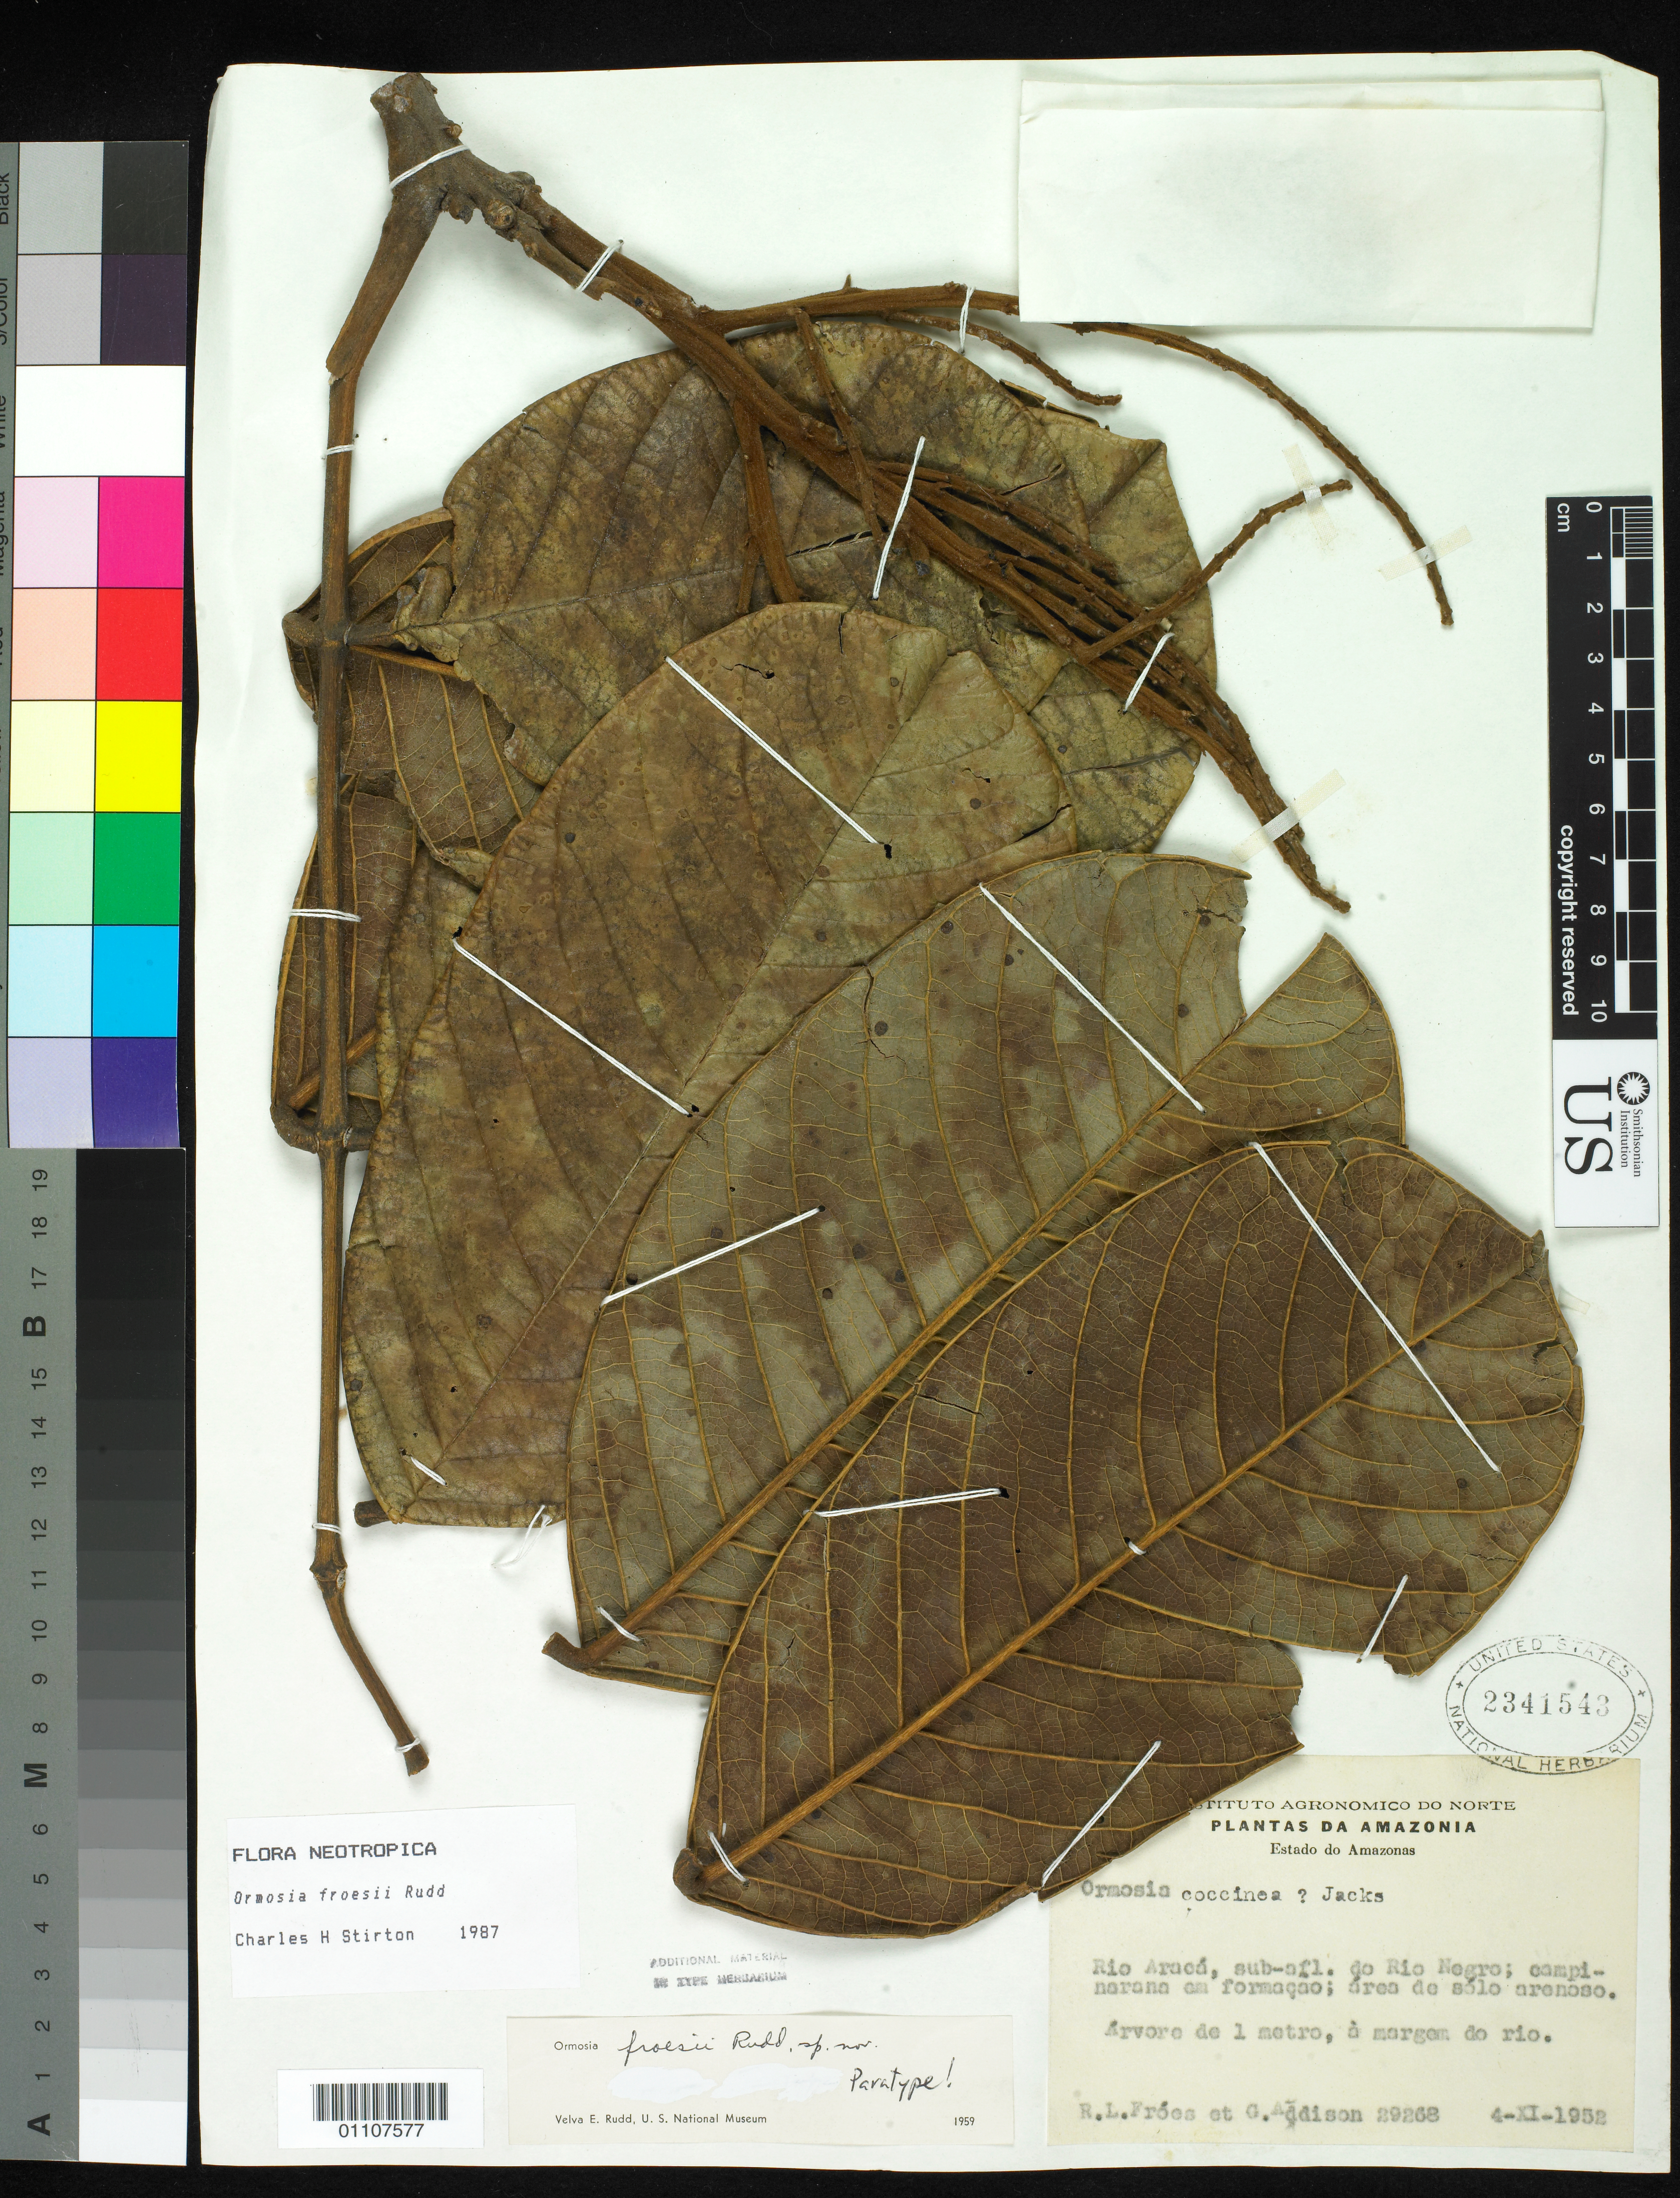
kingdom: Plantae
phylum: Tracheophyta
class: Magnoliopsida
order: Fabales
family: Fabaceae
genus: Ormosia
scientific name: Ormosia froesii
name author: Rudd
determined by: Rudd, V. E.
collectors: R. L. Fróes & G. Addison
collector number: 29268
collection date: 1952-11-04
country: Brazil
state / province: Amazonas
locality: Rio Araca, Rio Negro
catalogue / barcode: US 2341543